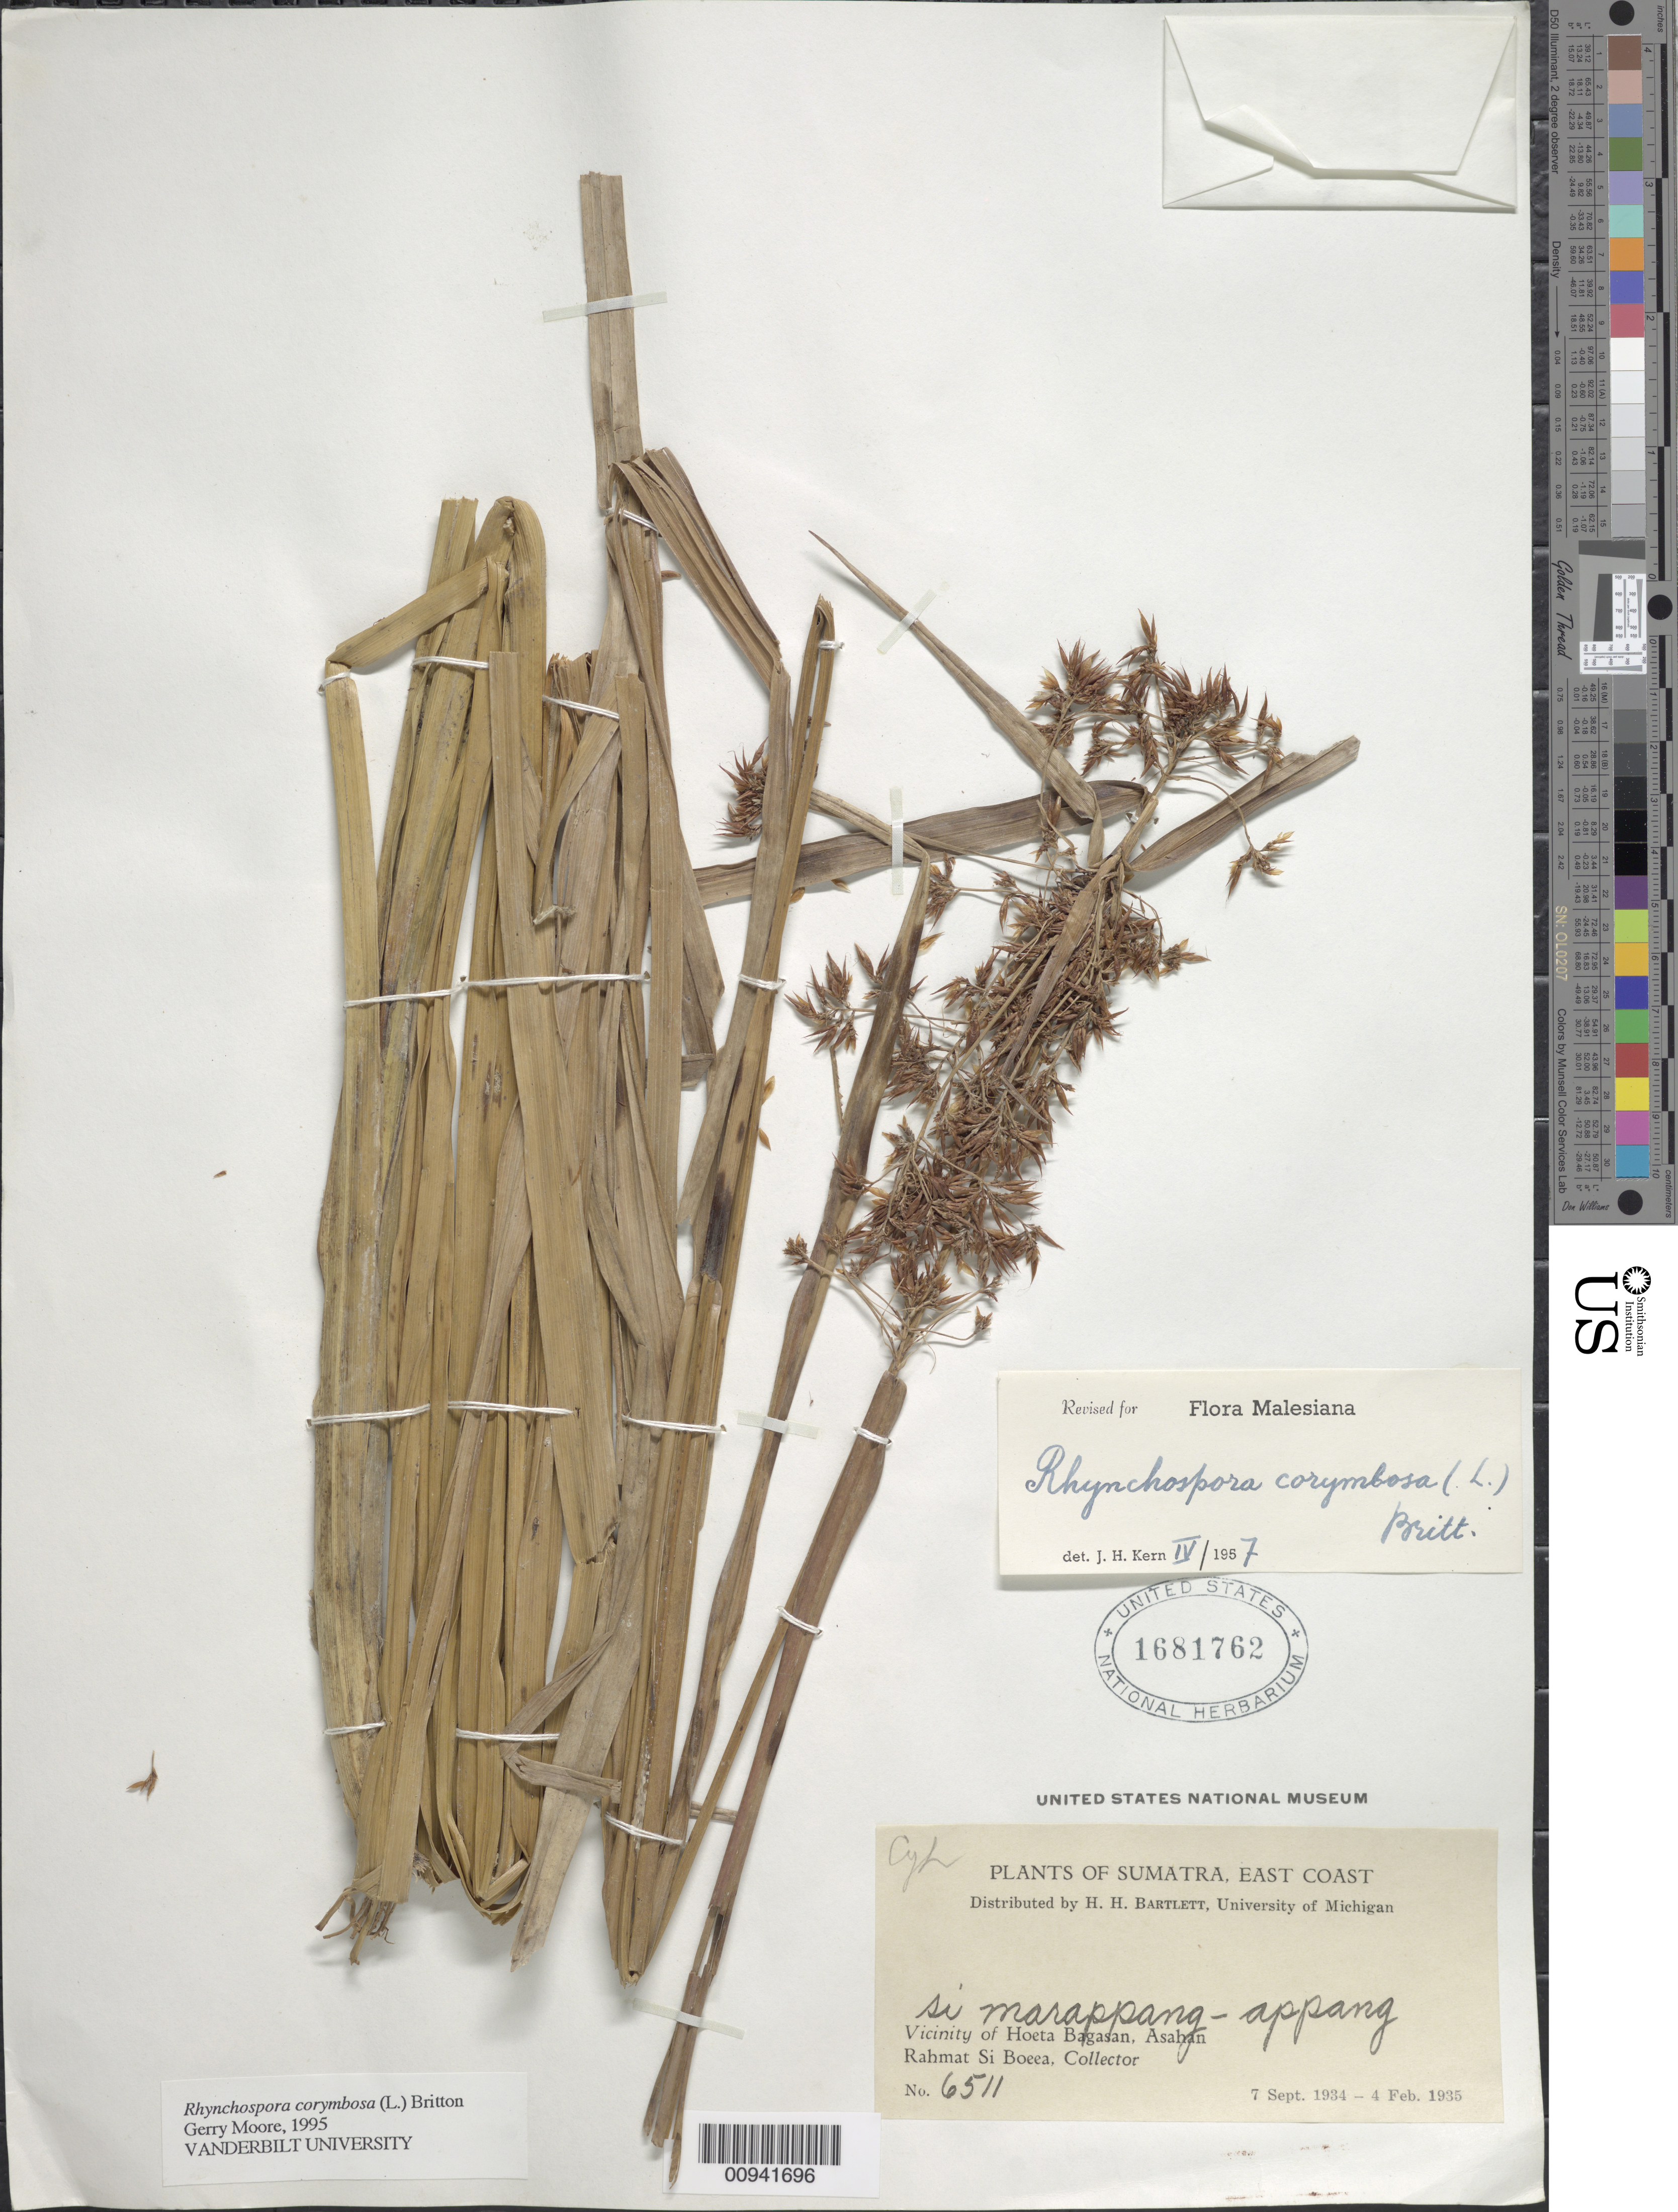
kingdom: Plantae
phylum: Tracheophyta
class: Liliopsida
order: Poales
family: Cyperaceae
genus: Rhynchospora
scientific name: Rhynchospora corymbosa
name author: (L.) Britton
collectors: Rahmat Si Boeea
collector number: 6511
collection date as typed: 07 Sep 1934 to 04 Feb 1935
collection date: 1934-09-07/1935-02-04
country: Indonesia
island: Sumatra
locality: Easr Coast, vicinity of Hoeta bagasan, Asahan.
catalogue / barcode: US 1681762